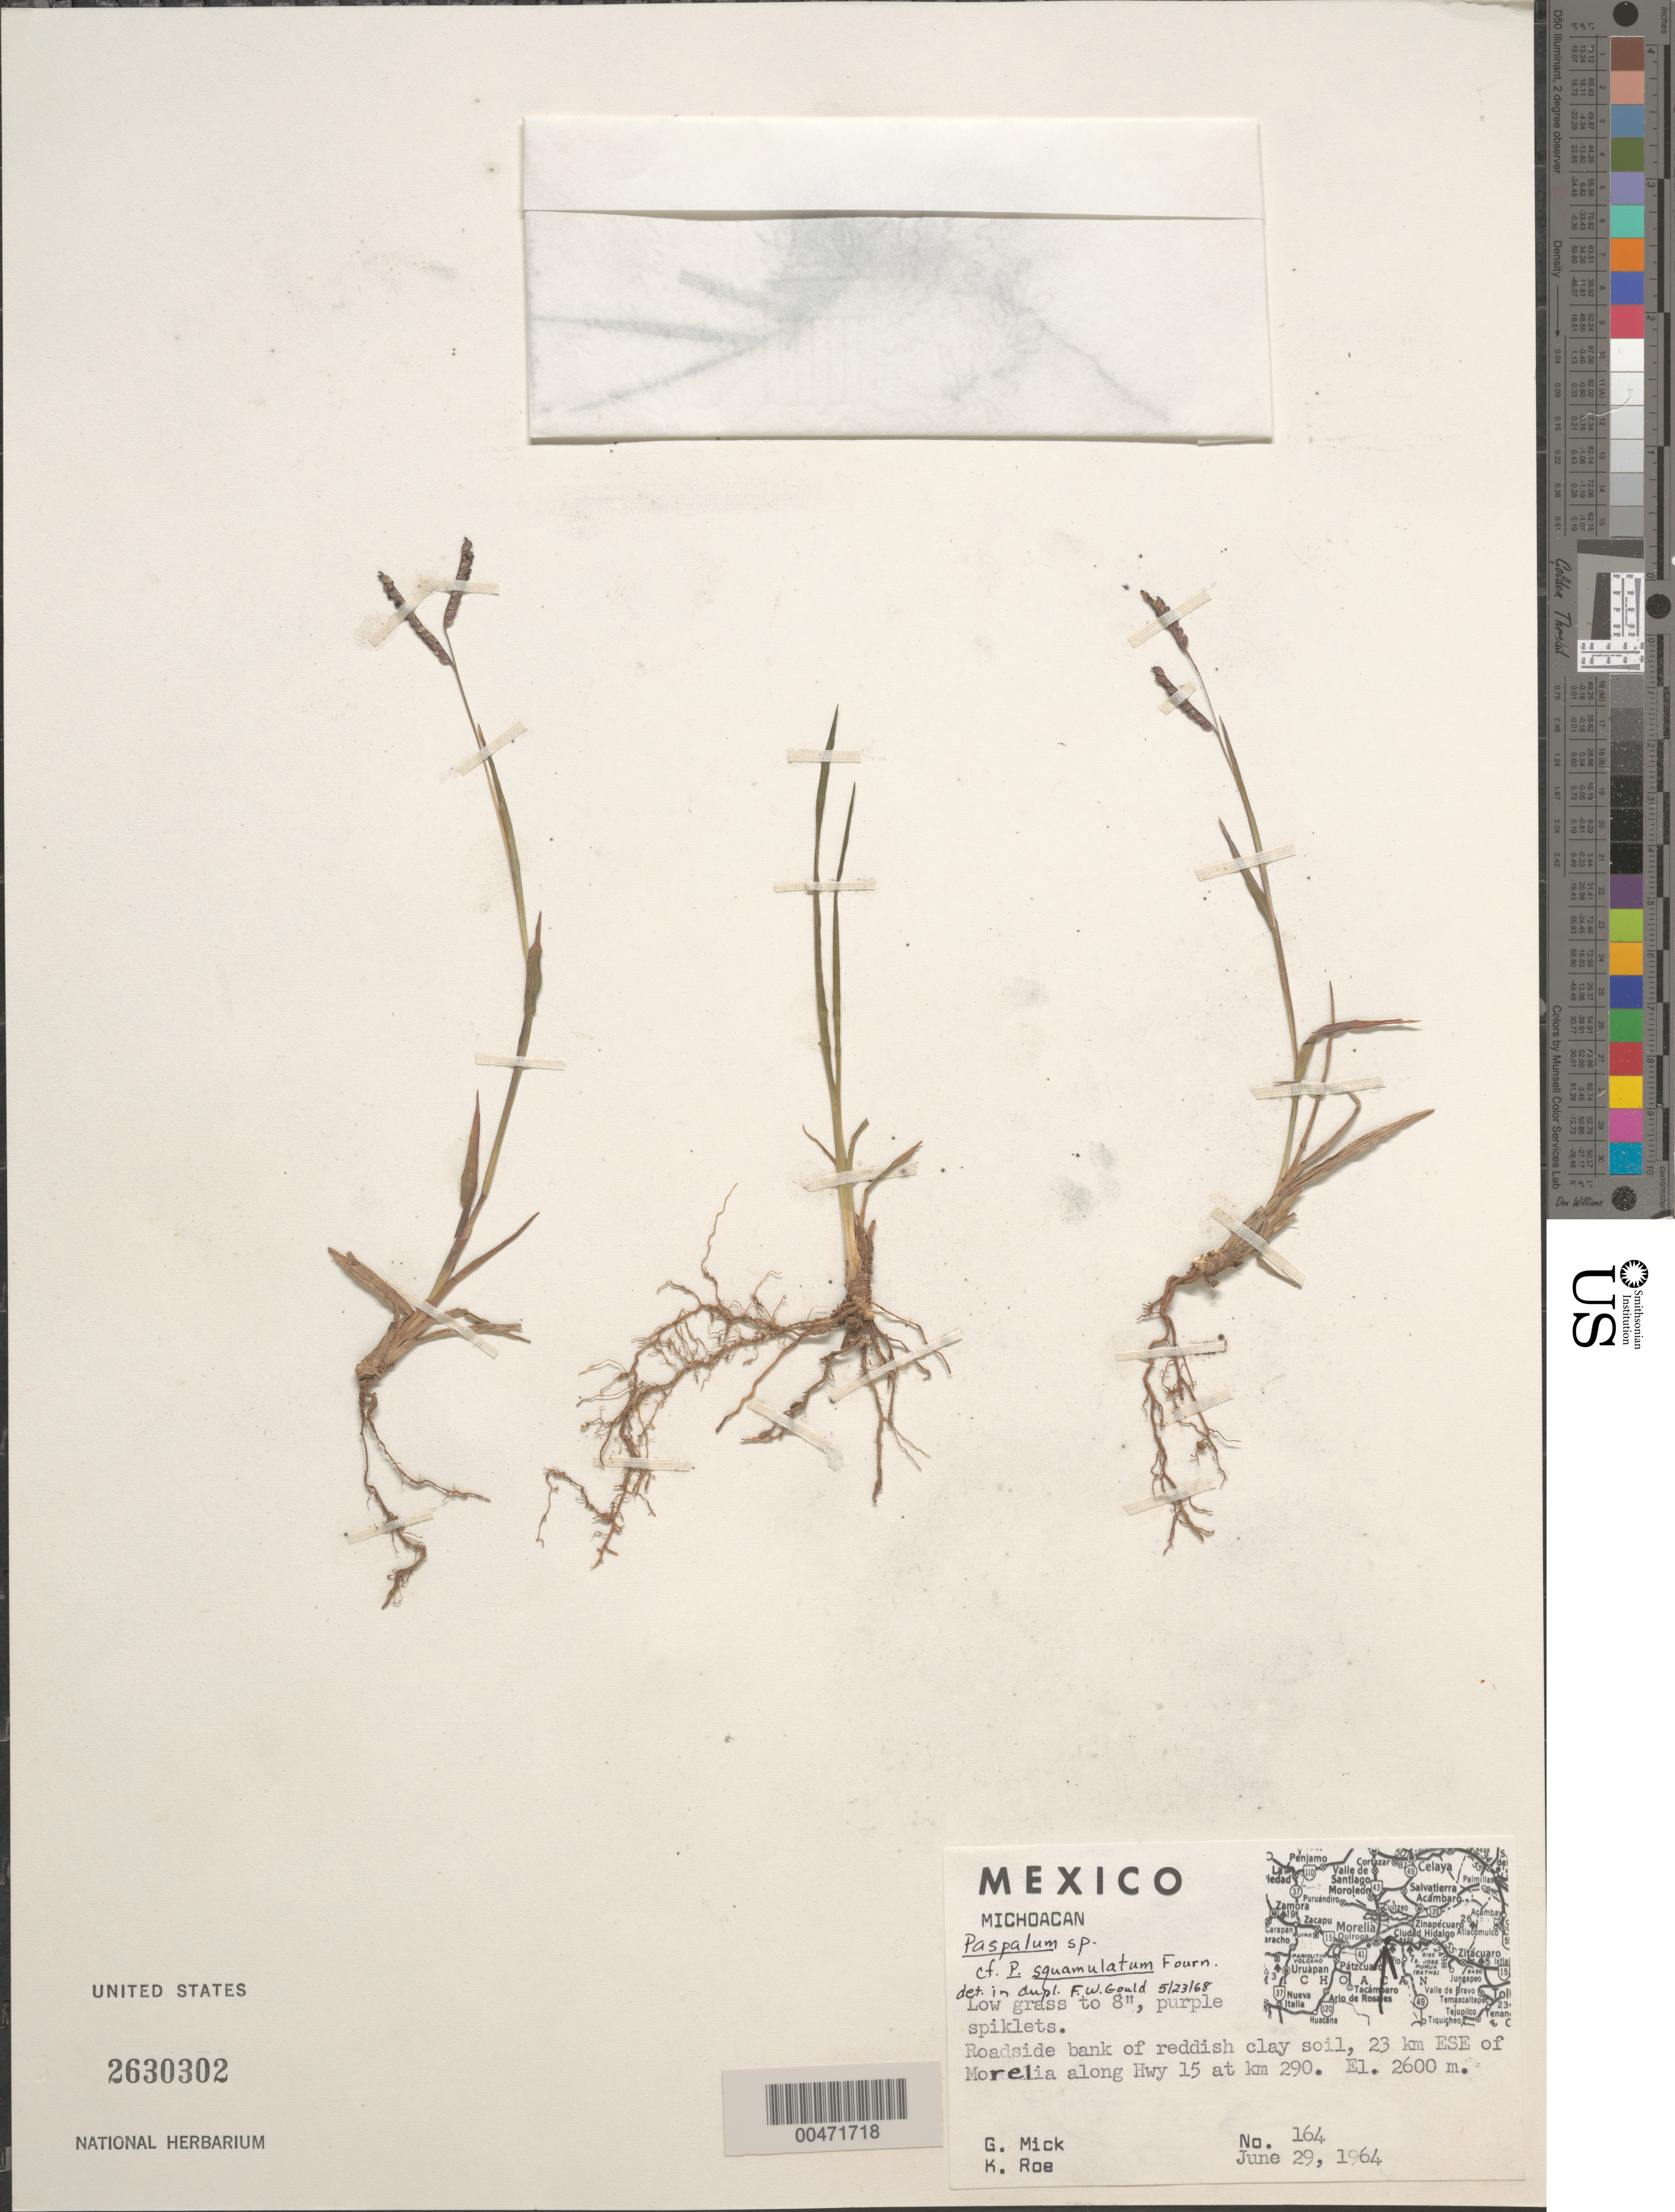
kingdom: Plantae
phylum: Tracheophyta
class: Liliopsida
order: Poales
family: Poaceae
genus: Paspalum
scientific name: Paspalum squamulatum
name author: E. Fourn.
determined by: Gould, F. W.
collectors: G. Mick & K. E. Roe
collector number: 164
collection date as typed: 29 Jun 1964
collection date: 1964-06-29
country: Mexico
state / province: Michoacán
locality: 23 km ESE of Morelia along Hwy 15 at km 290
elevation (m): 2600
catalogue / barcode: US 2630302